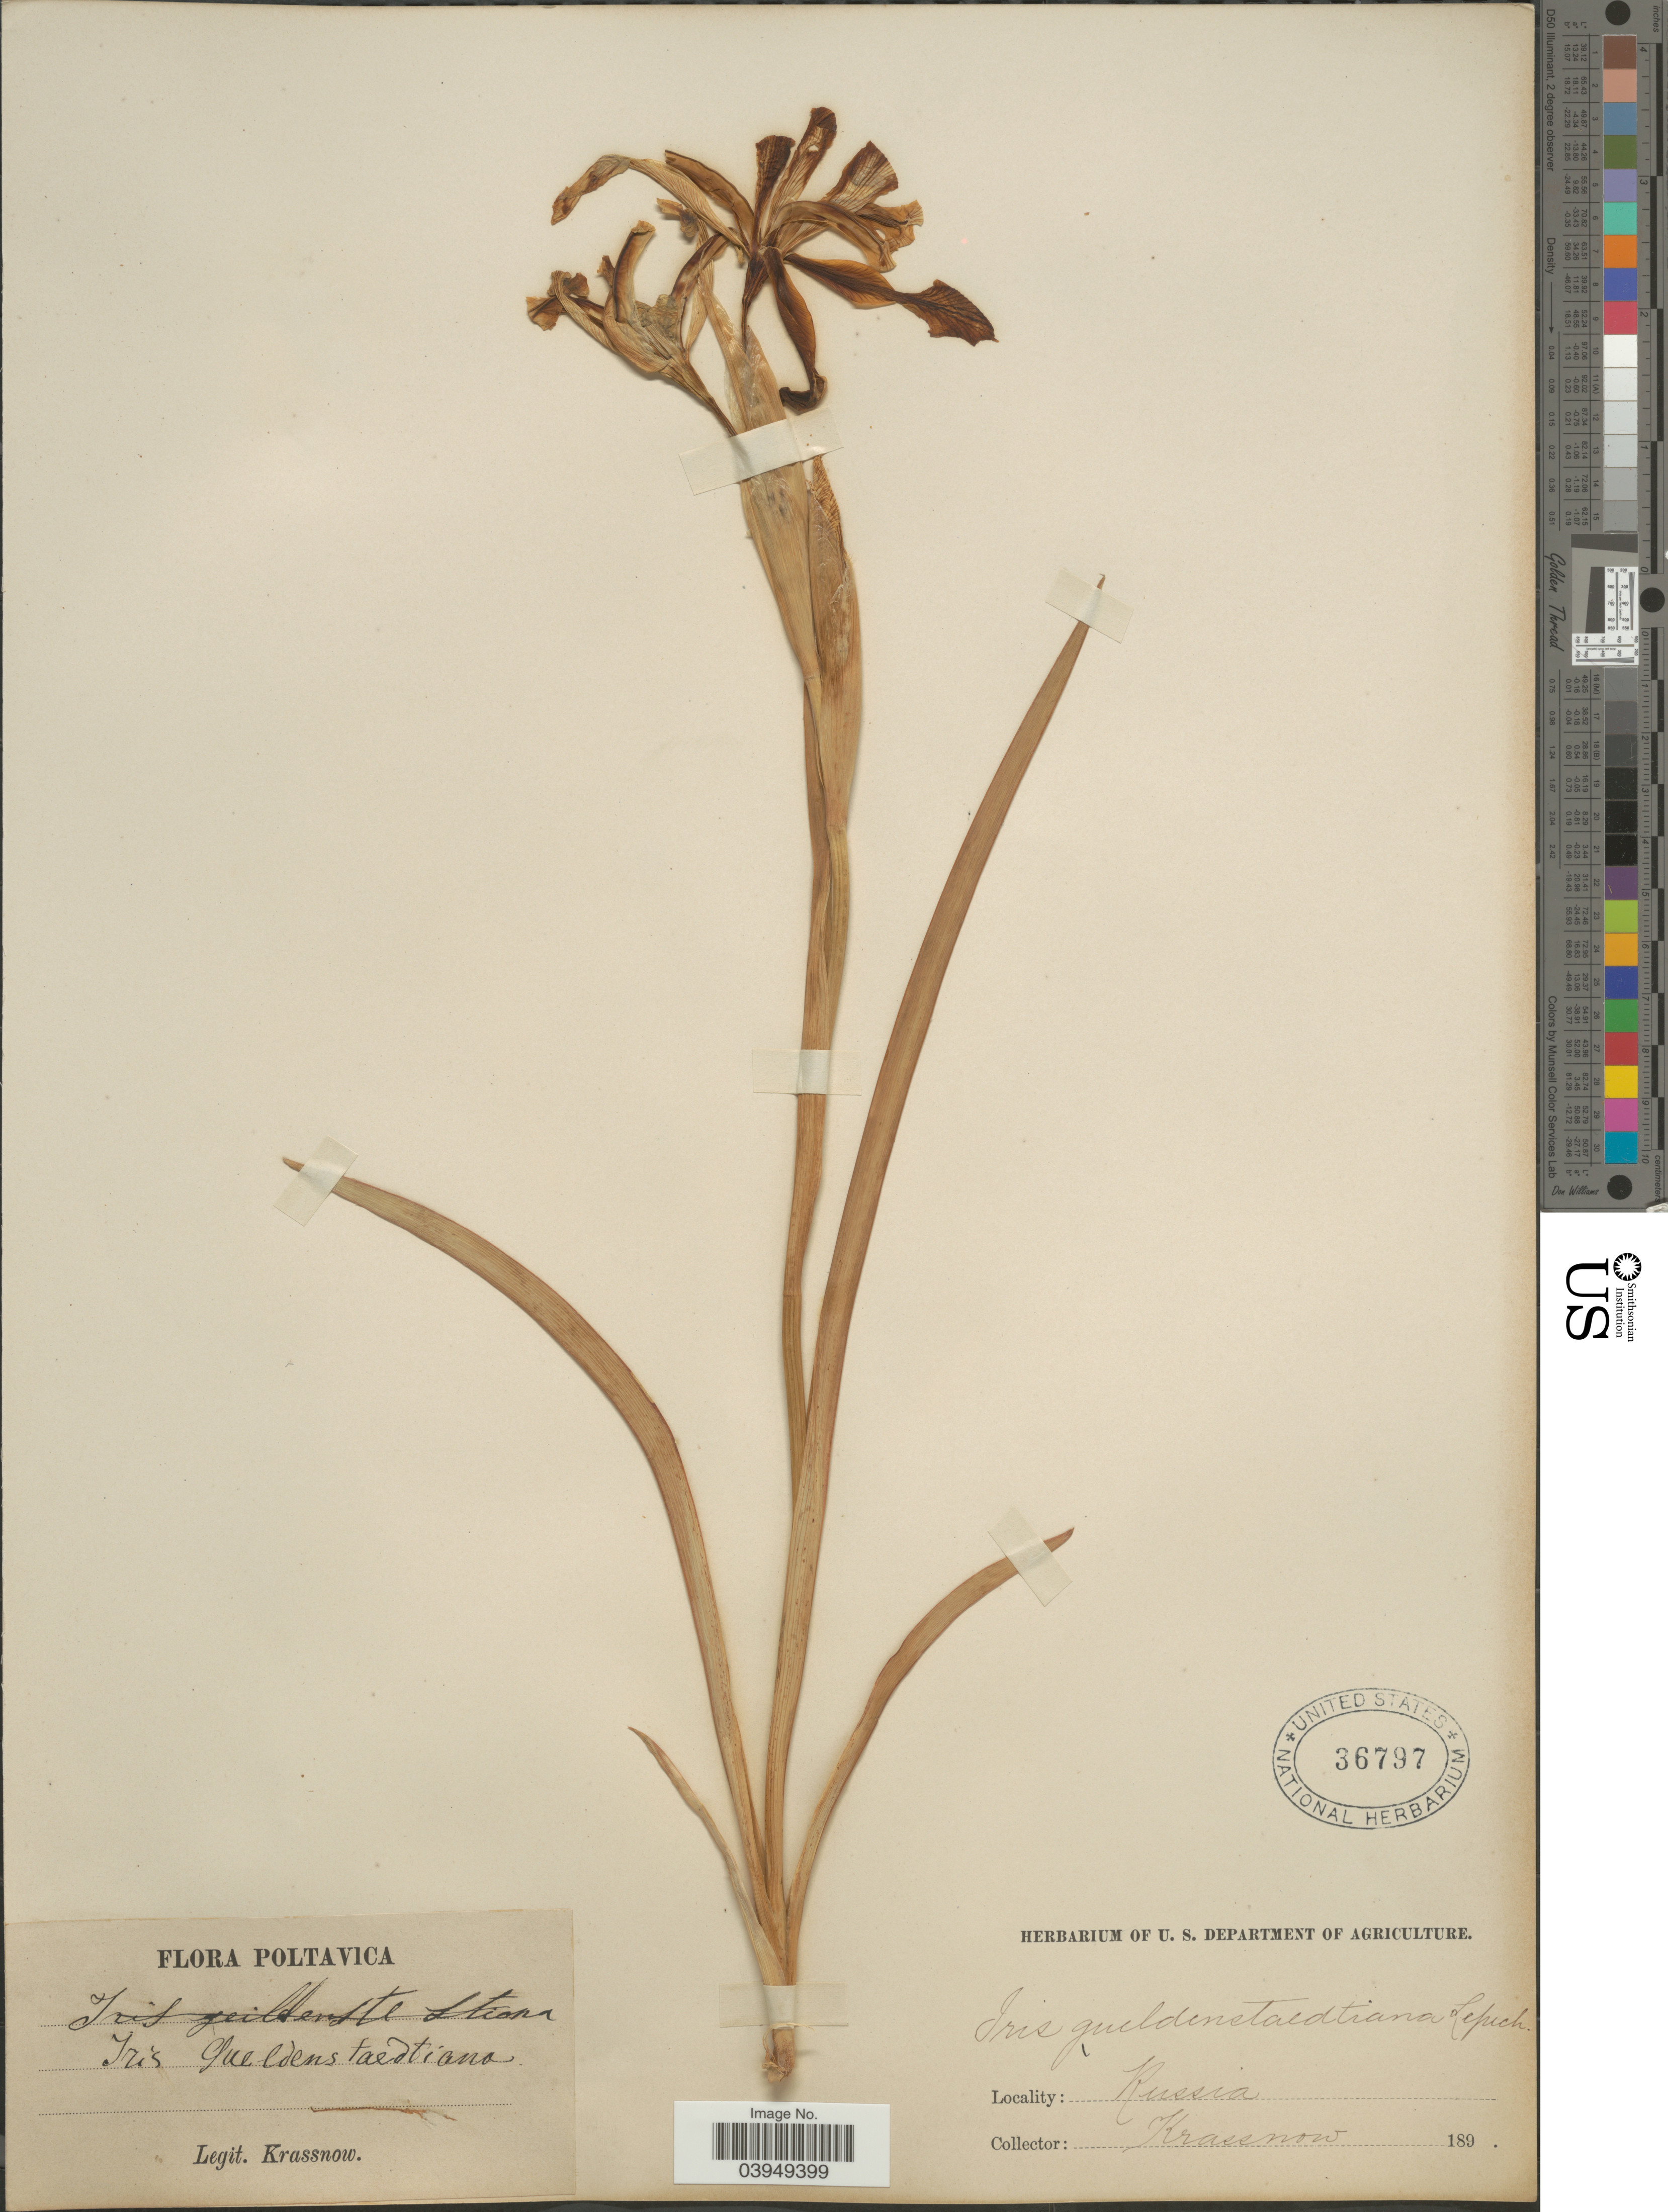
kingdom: Plantae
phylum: Tracheophyta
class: Liliopsida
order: Asparagales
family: Iridaceae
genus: Iris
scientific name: Iris gueldenstaedtiana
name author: Lepech.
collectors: -. Krassnow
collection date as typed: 189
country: Ukraine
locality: Poltavica. Russia.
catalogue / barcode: US 36797